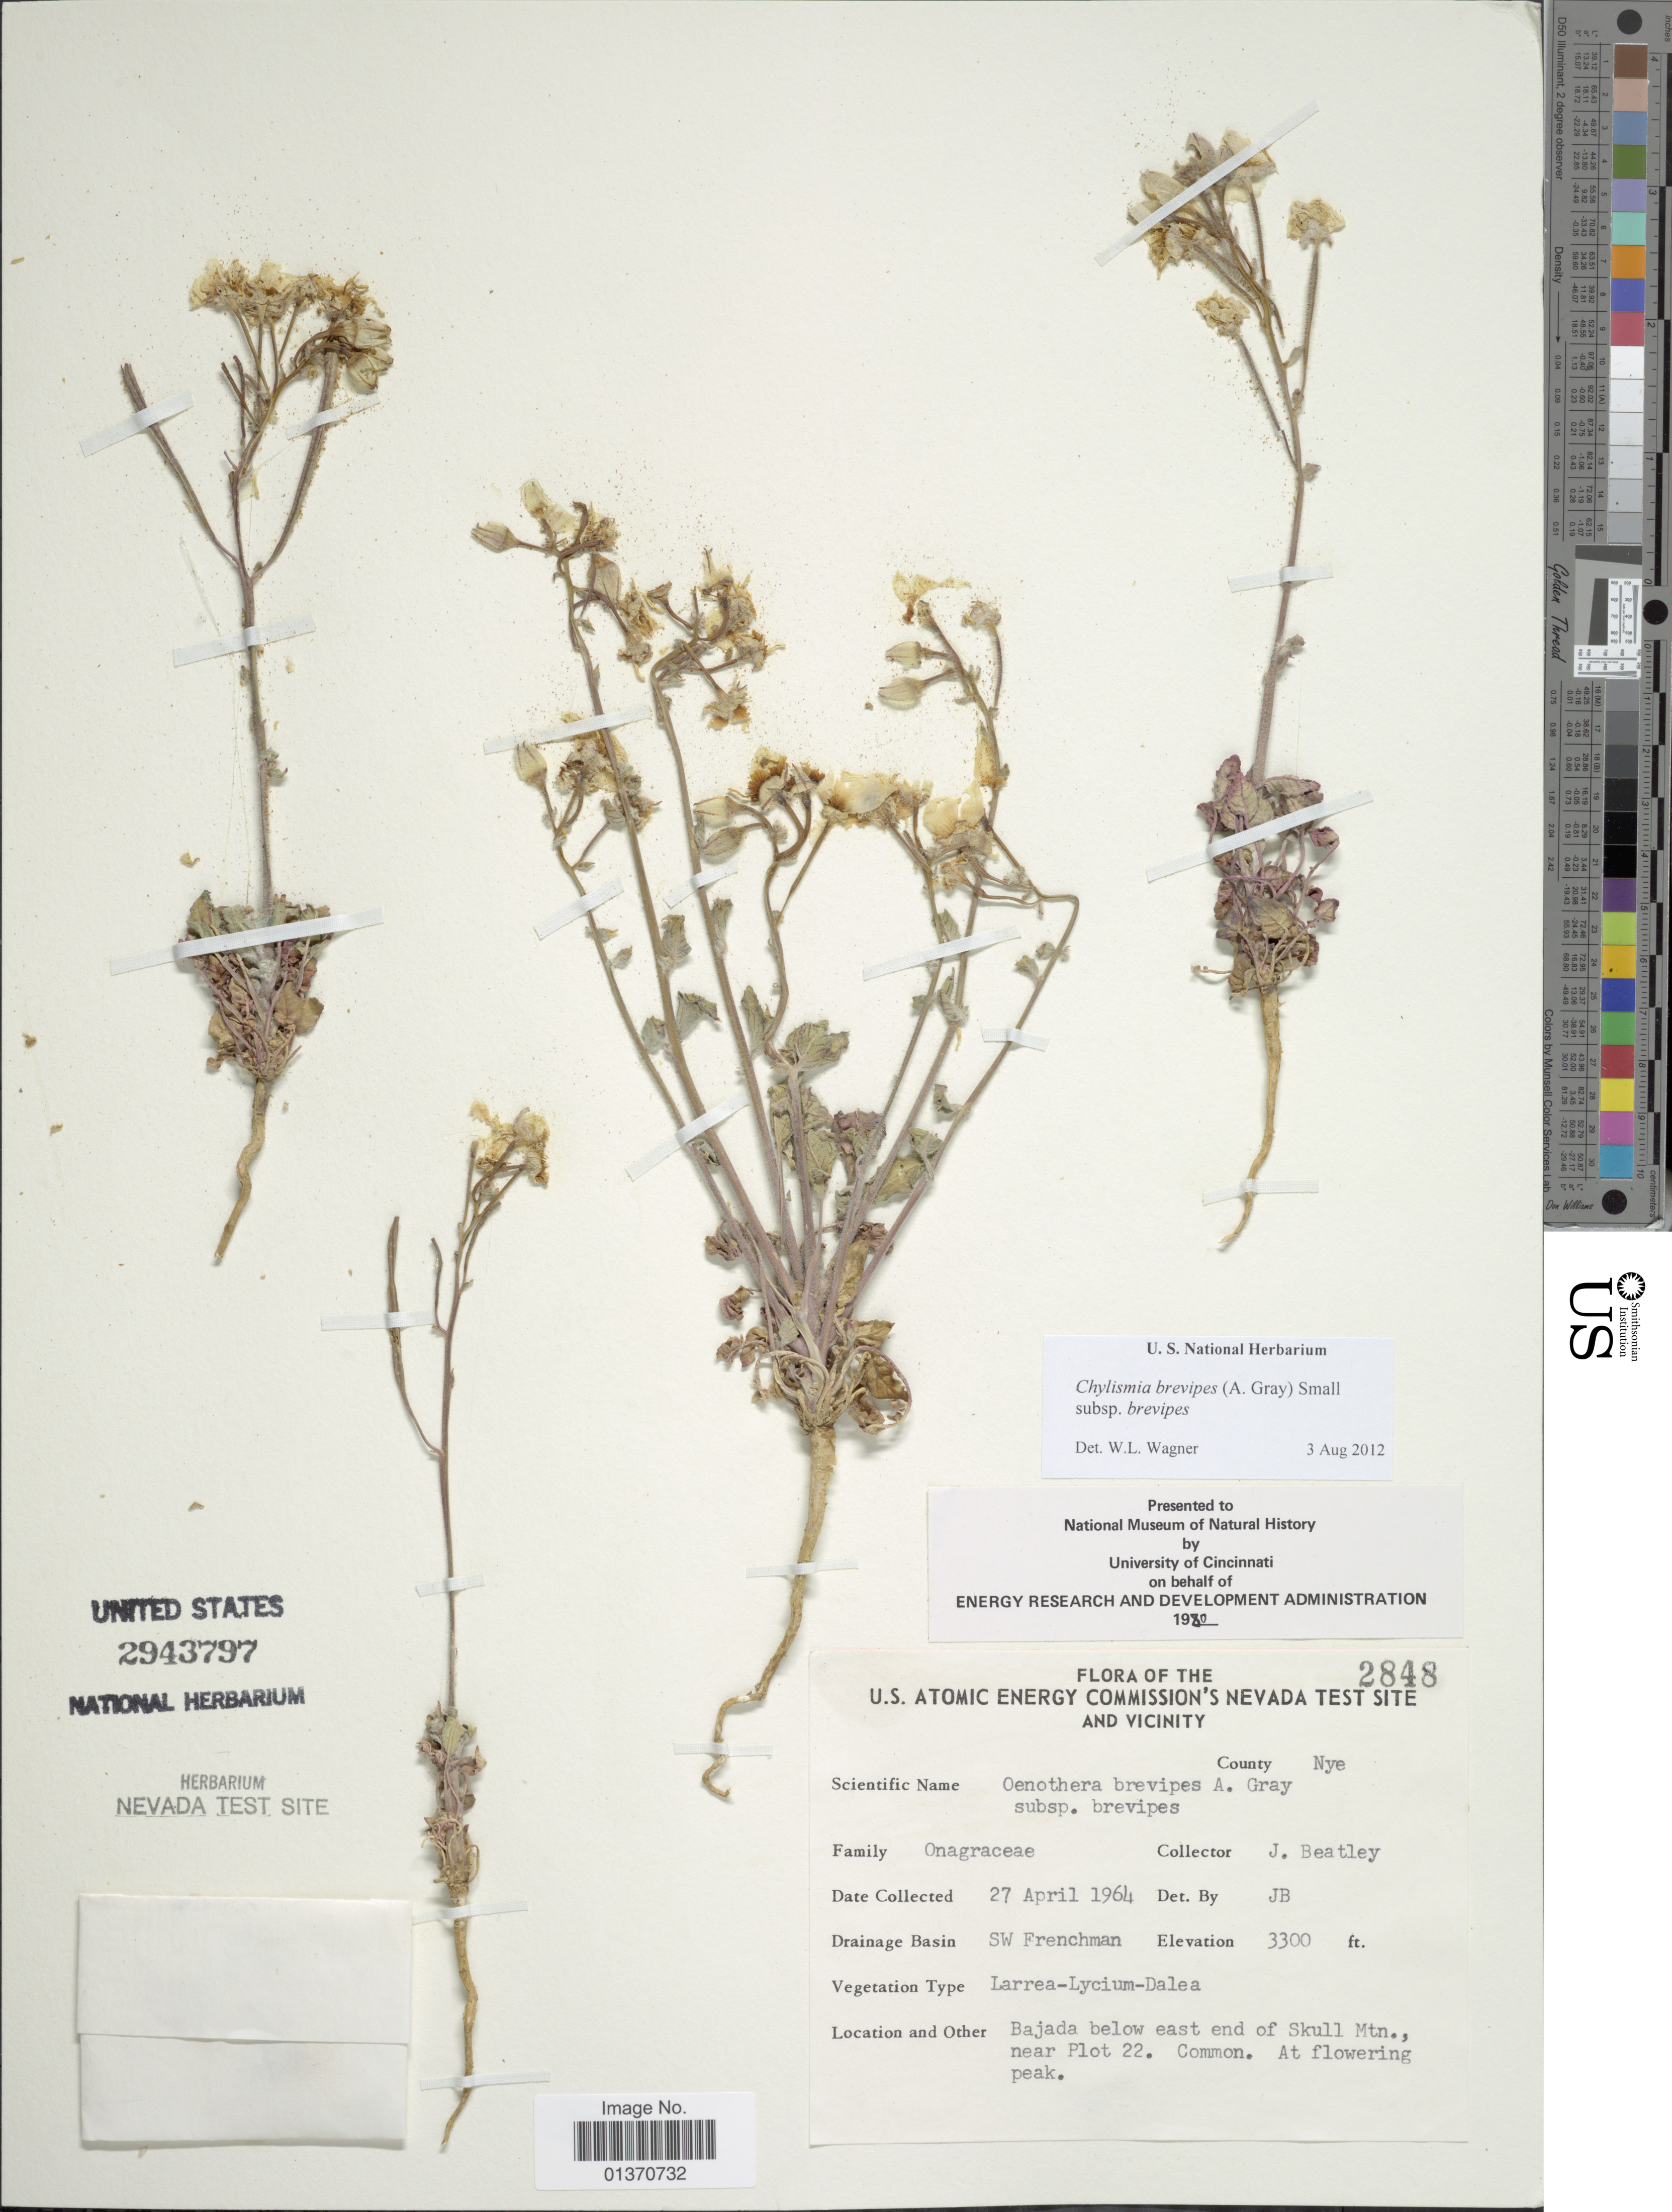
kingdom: Plantae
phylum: Tracheophyta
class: Magnoliopsida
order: Myrtales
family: Onagraceae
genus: Chylismia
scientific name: Chylismia brevipes subsp. brevipes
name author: (A. Gray) Small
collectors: J. C. Beatley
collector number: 2848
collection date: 1964-04-27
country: United States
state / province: Nevada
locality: U. S. Atomic Energy Commission's Nevada Test Site and Vicinity, SW Frenchman, Bajada below east end of Skull Mtn., near Plot 22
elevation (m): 1006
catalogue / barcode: US 2943797